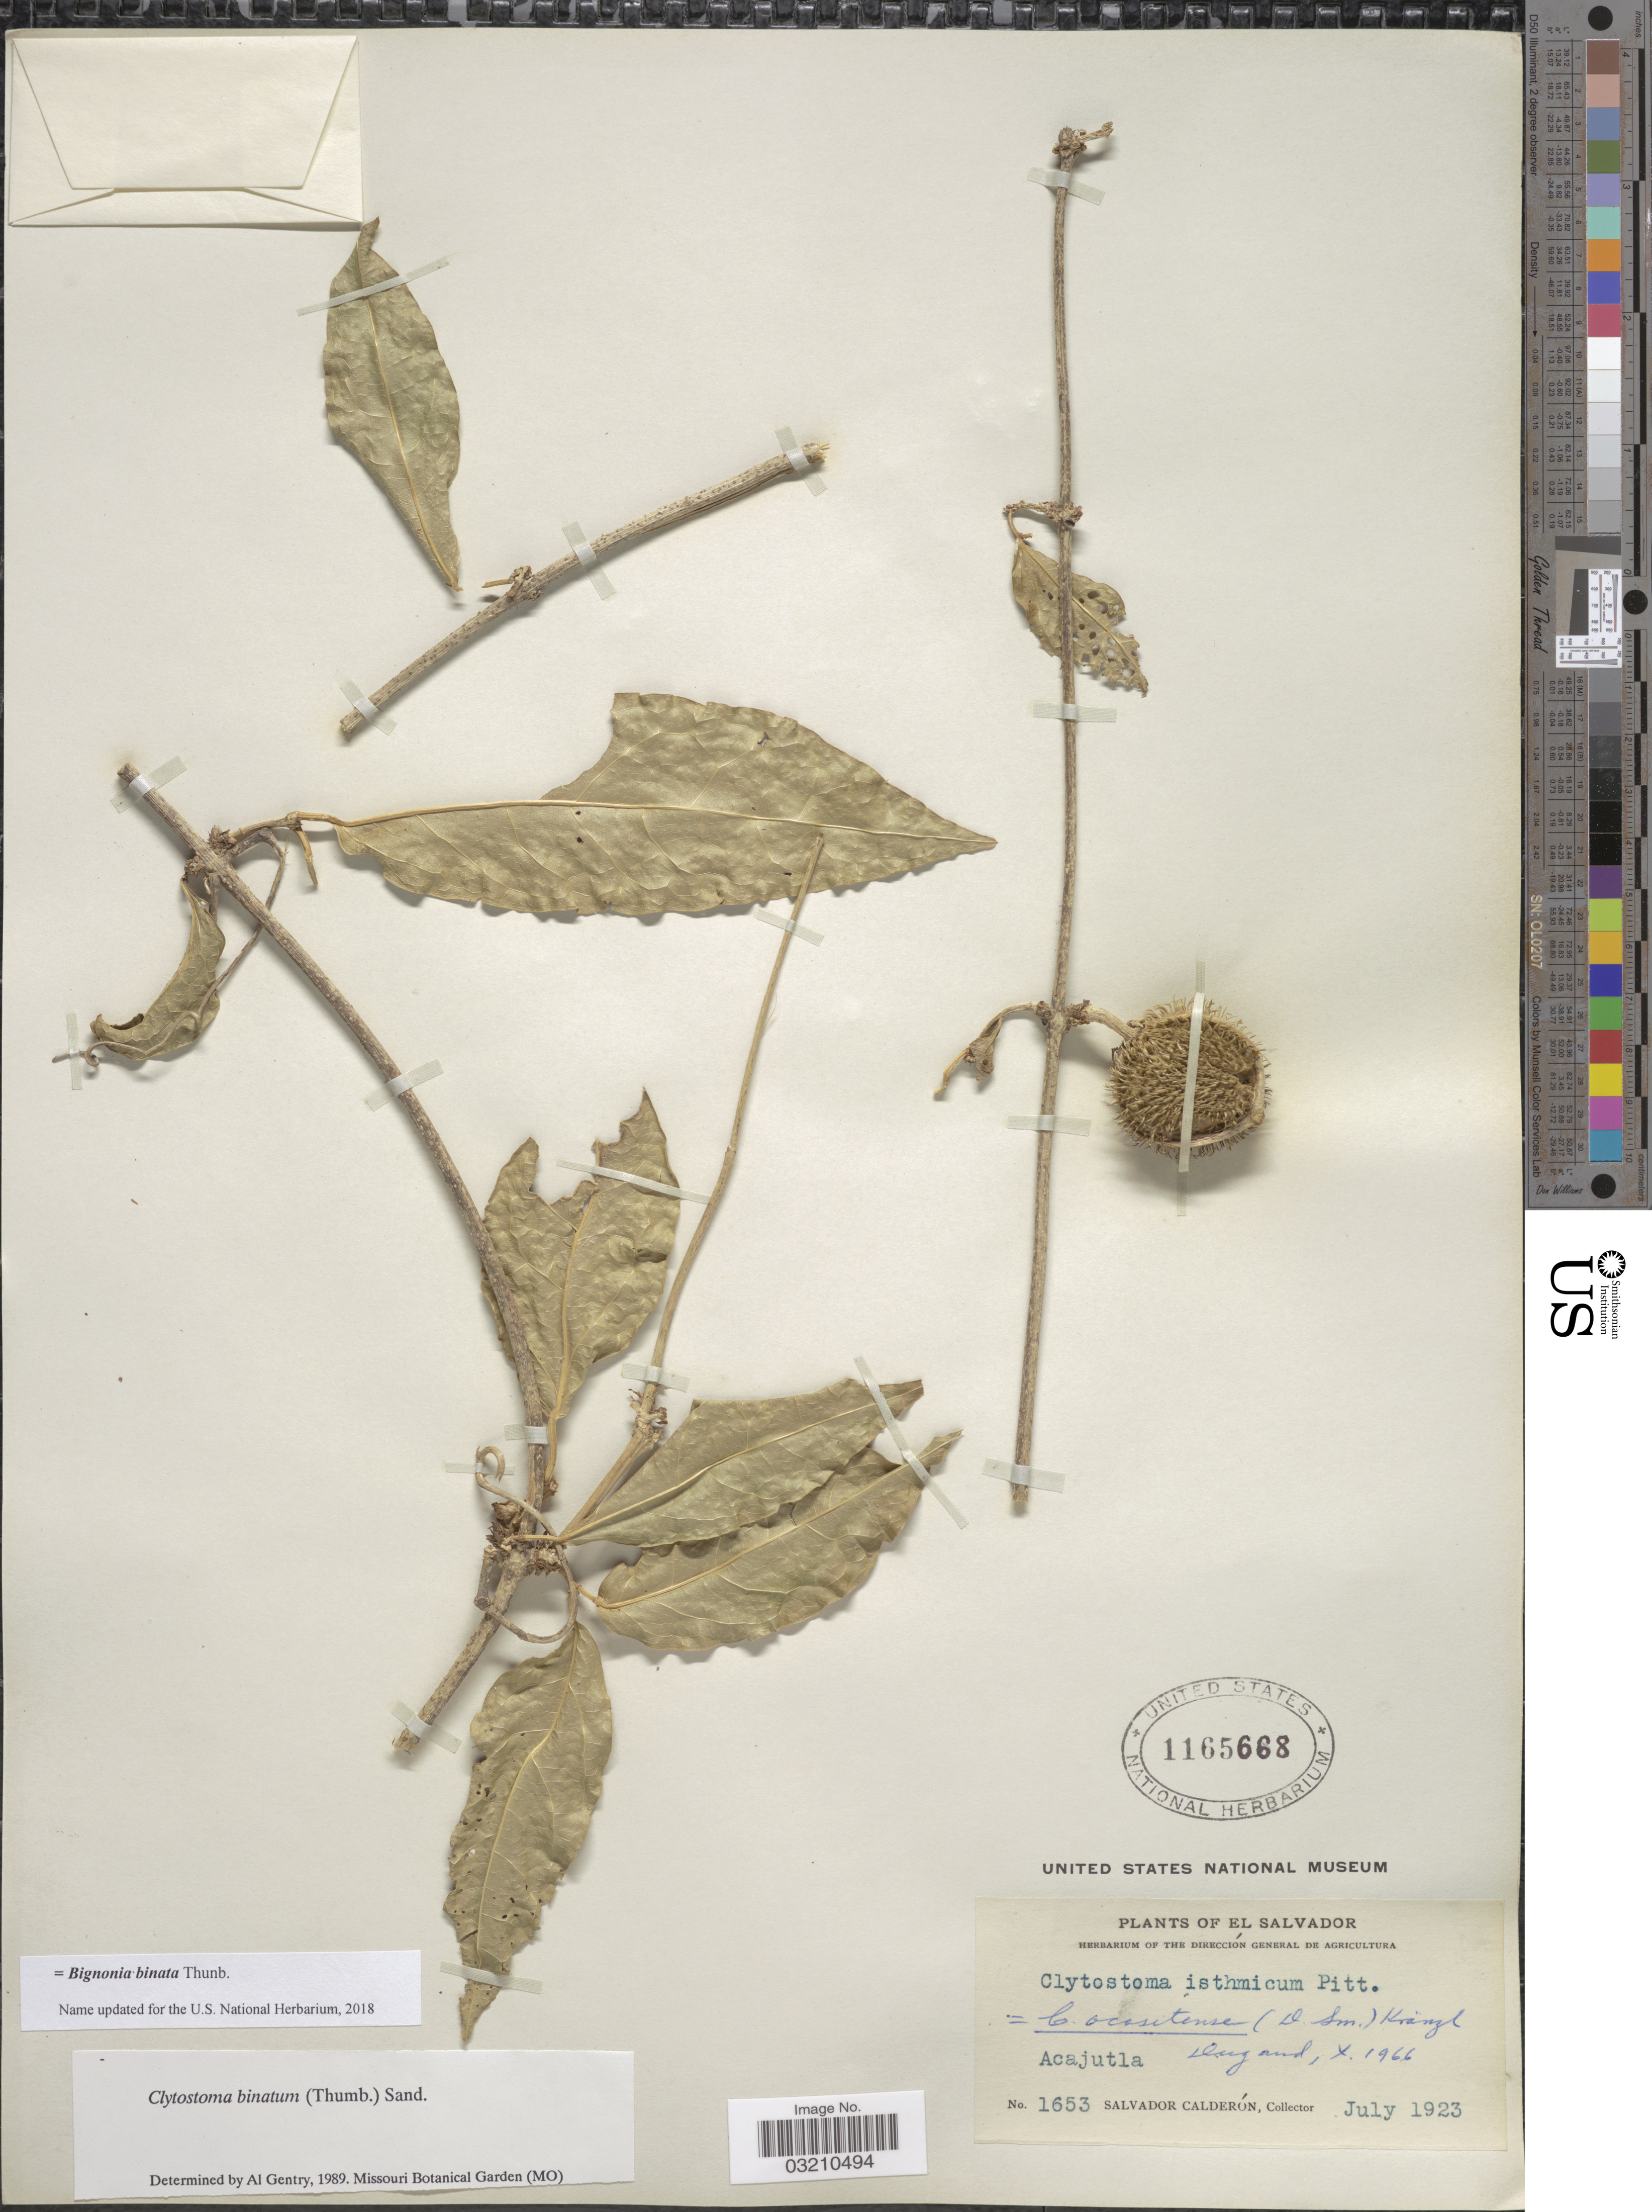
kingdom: Plantae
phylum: Tracheophyta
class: Magnoliopsida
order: Lamiales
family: Bignoniaceae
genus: Bignonia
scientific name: Bignonia binata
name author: Thunb.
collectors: S. Calderón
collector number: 1653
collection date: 1923-07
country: El Salvador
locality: Acajutla.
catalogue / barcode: US 1165668